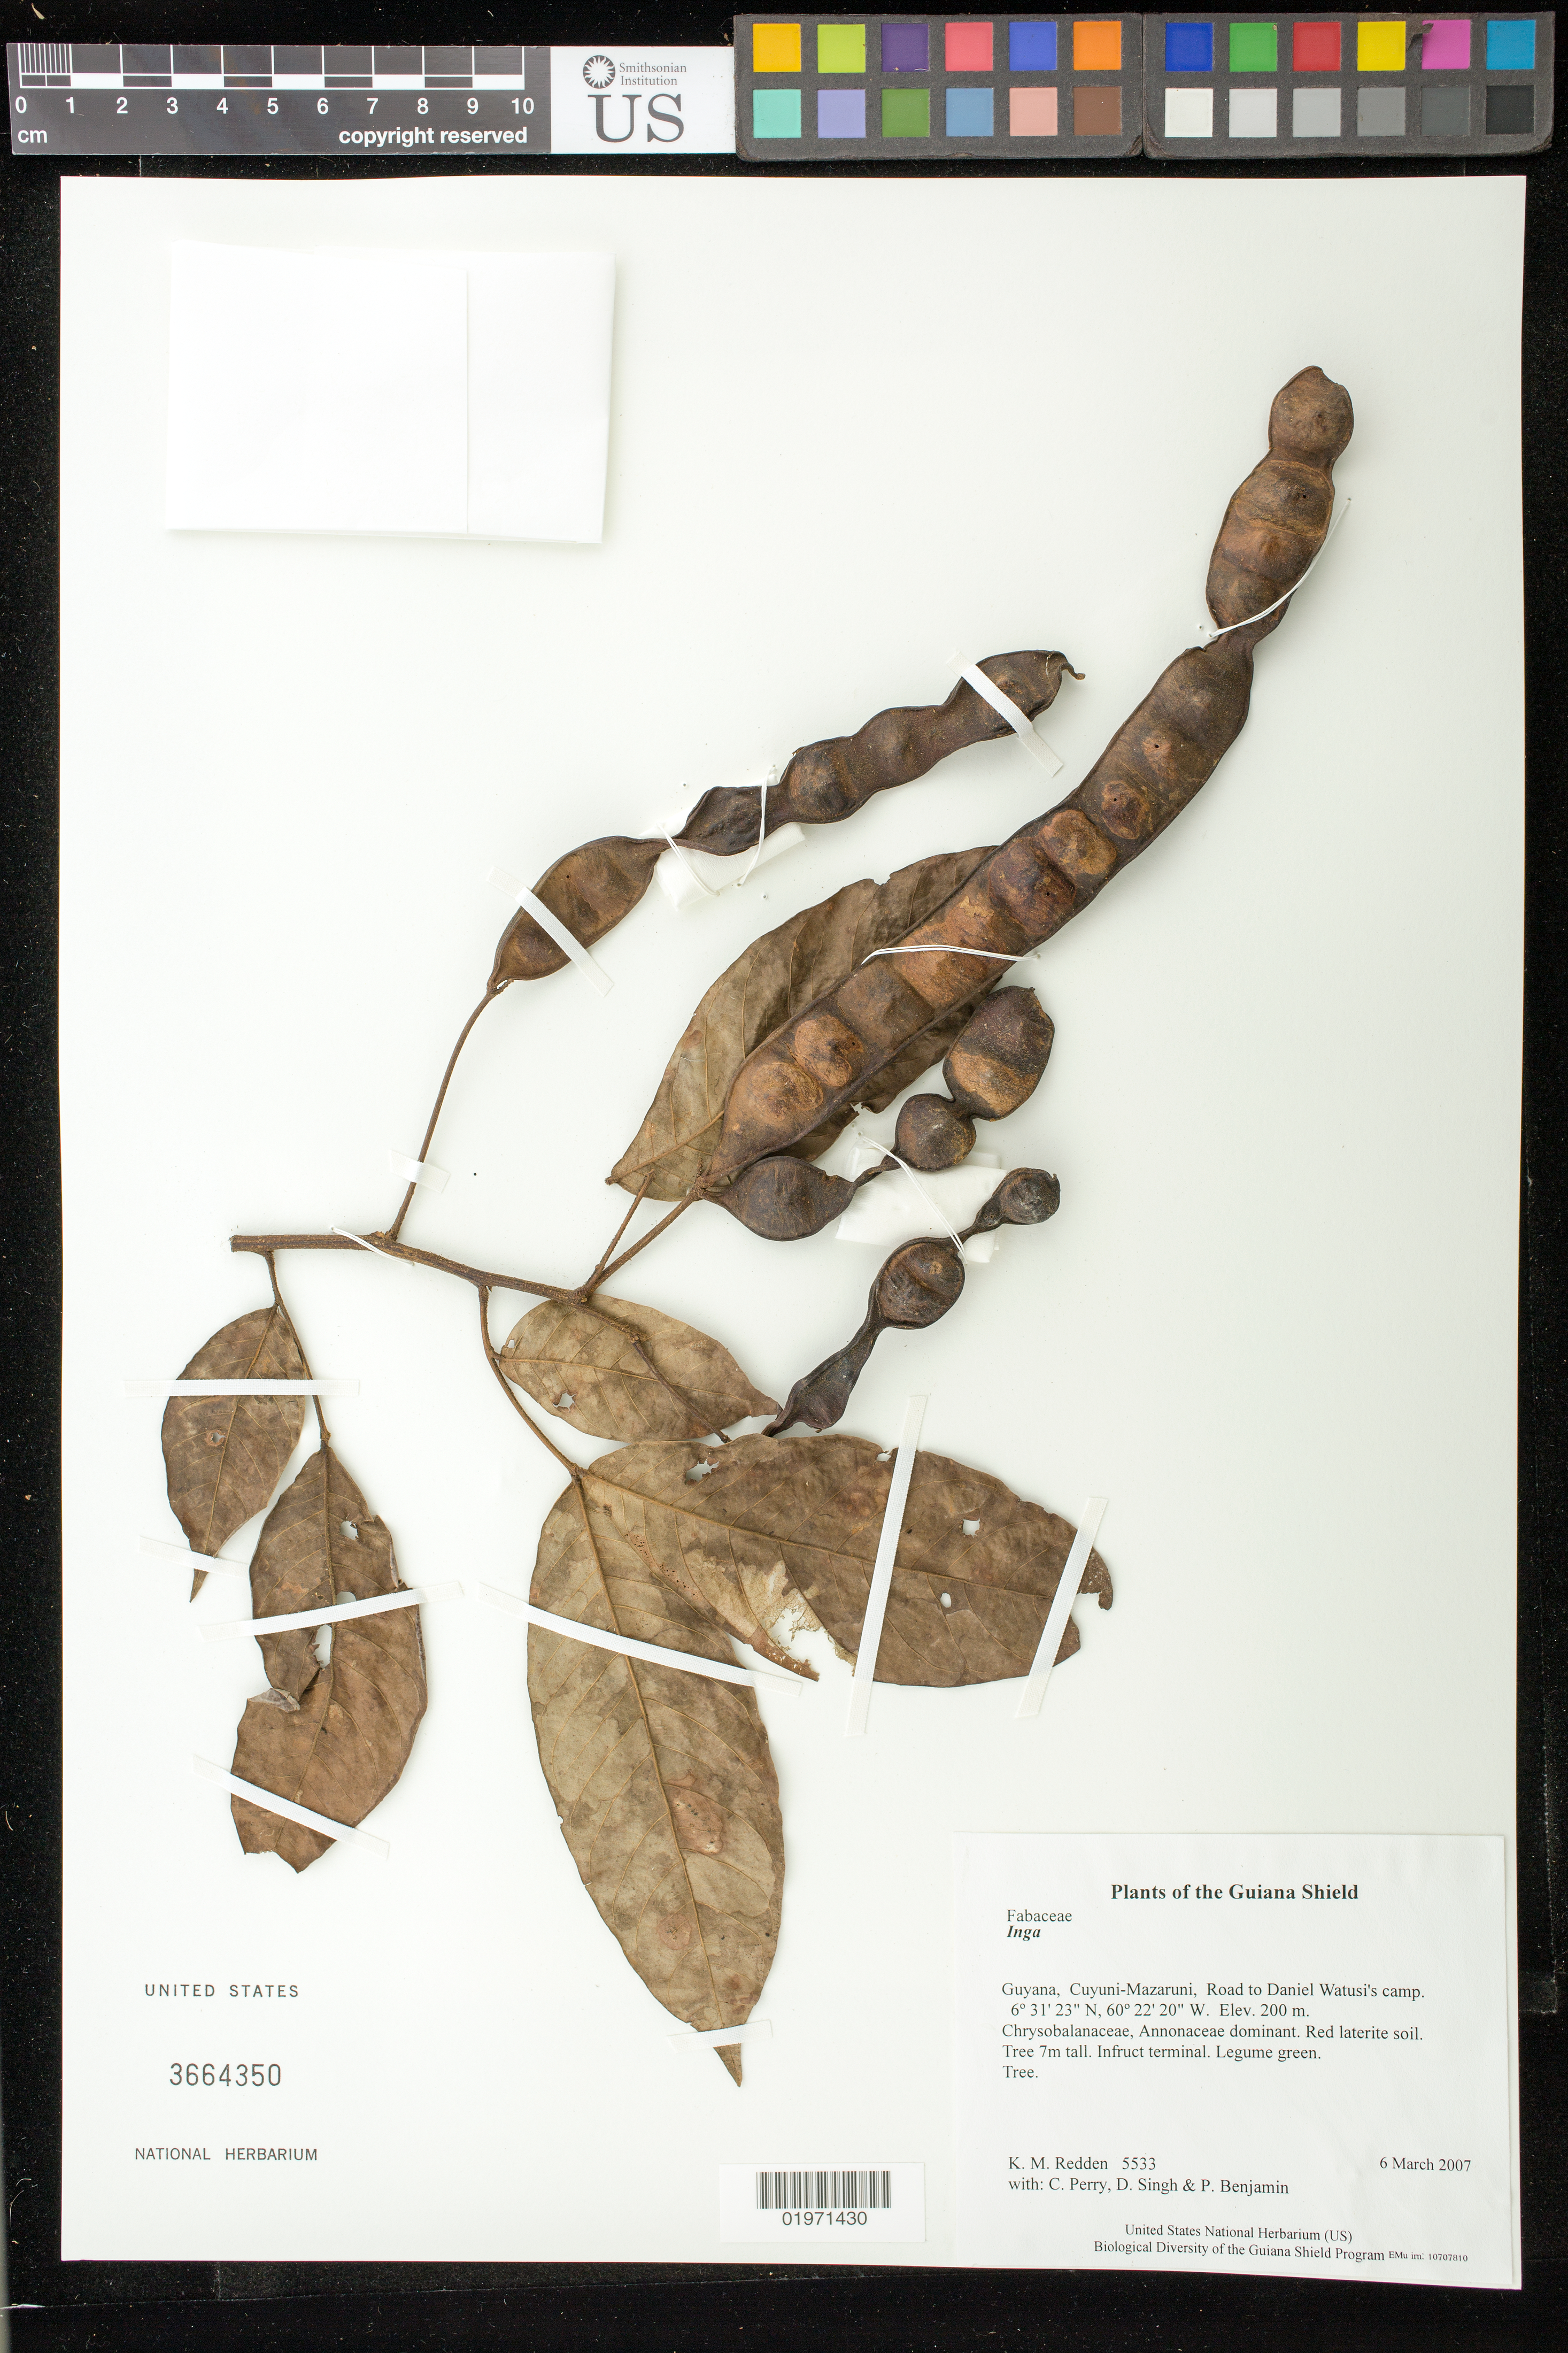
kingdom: Plantae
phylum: Tracheophyta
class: Magnoliopsida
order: Fabales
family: Fabaceae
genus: Inga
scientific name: Inga sp.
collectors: K. M. Redden, C. Perry, D. Singh & P. Benjamin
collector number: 5533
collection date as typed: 6 March 2007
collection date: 2007-03-06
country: Guyana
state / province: Cuyuni-Mazaruni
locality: Road to Daniel Watusi's camp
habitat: Chrysobalanaceae, Annonaceae dominant. Red laterite soil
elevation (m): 200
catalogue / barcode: US 3664350